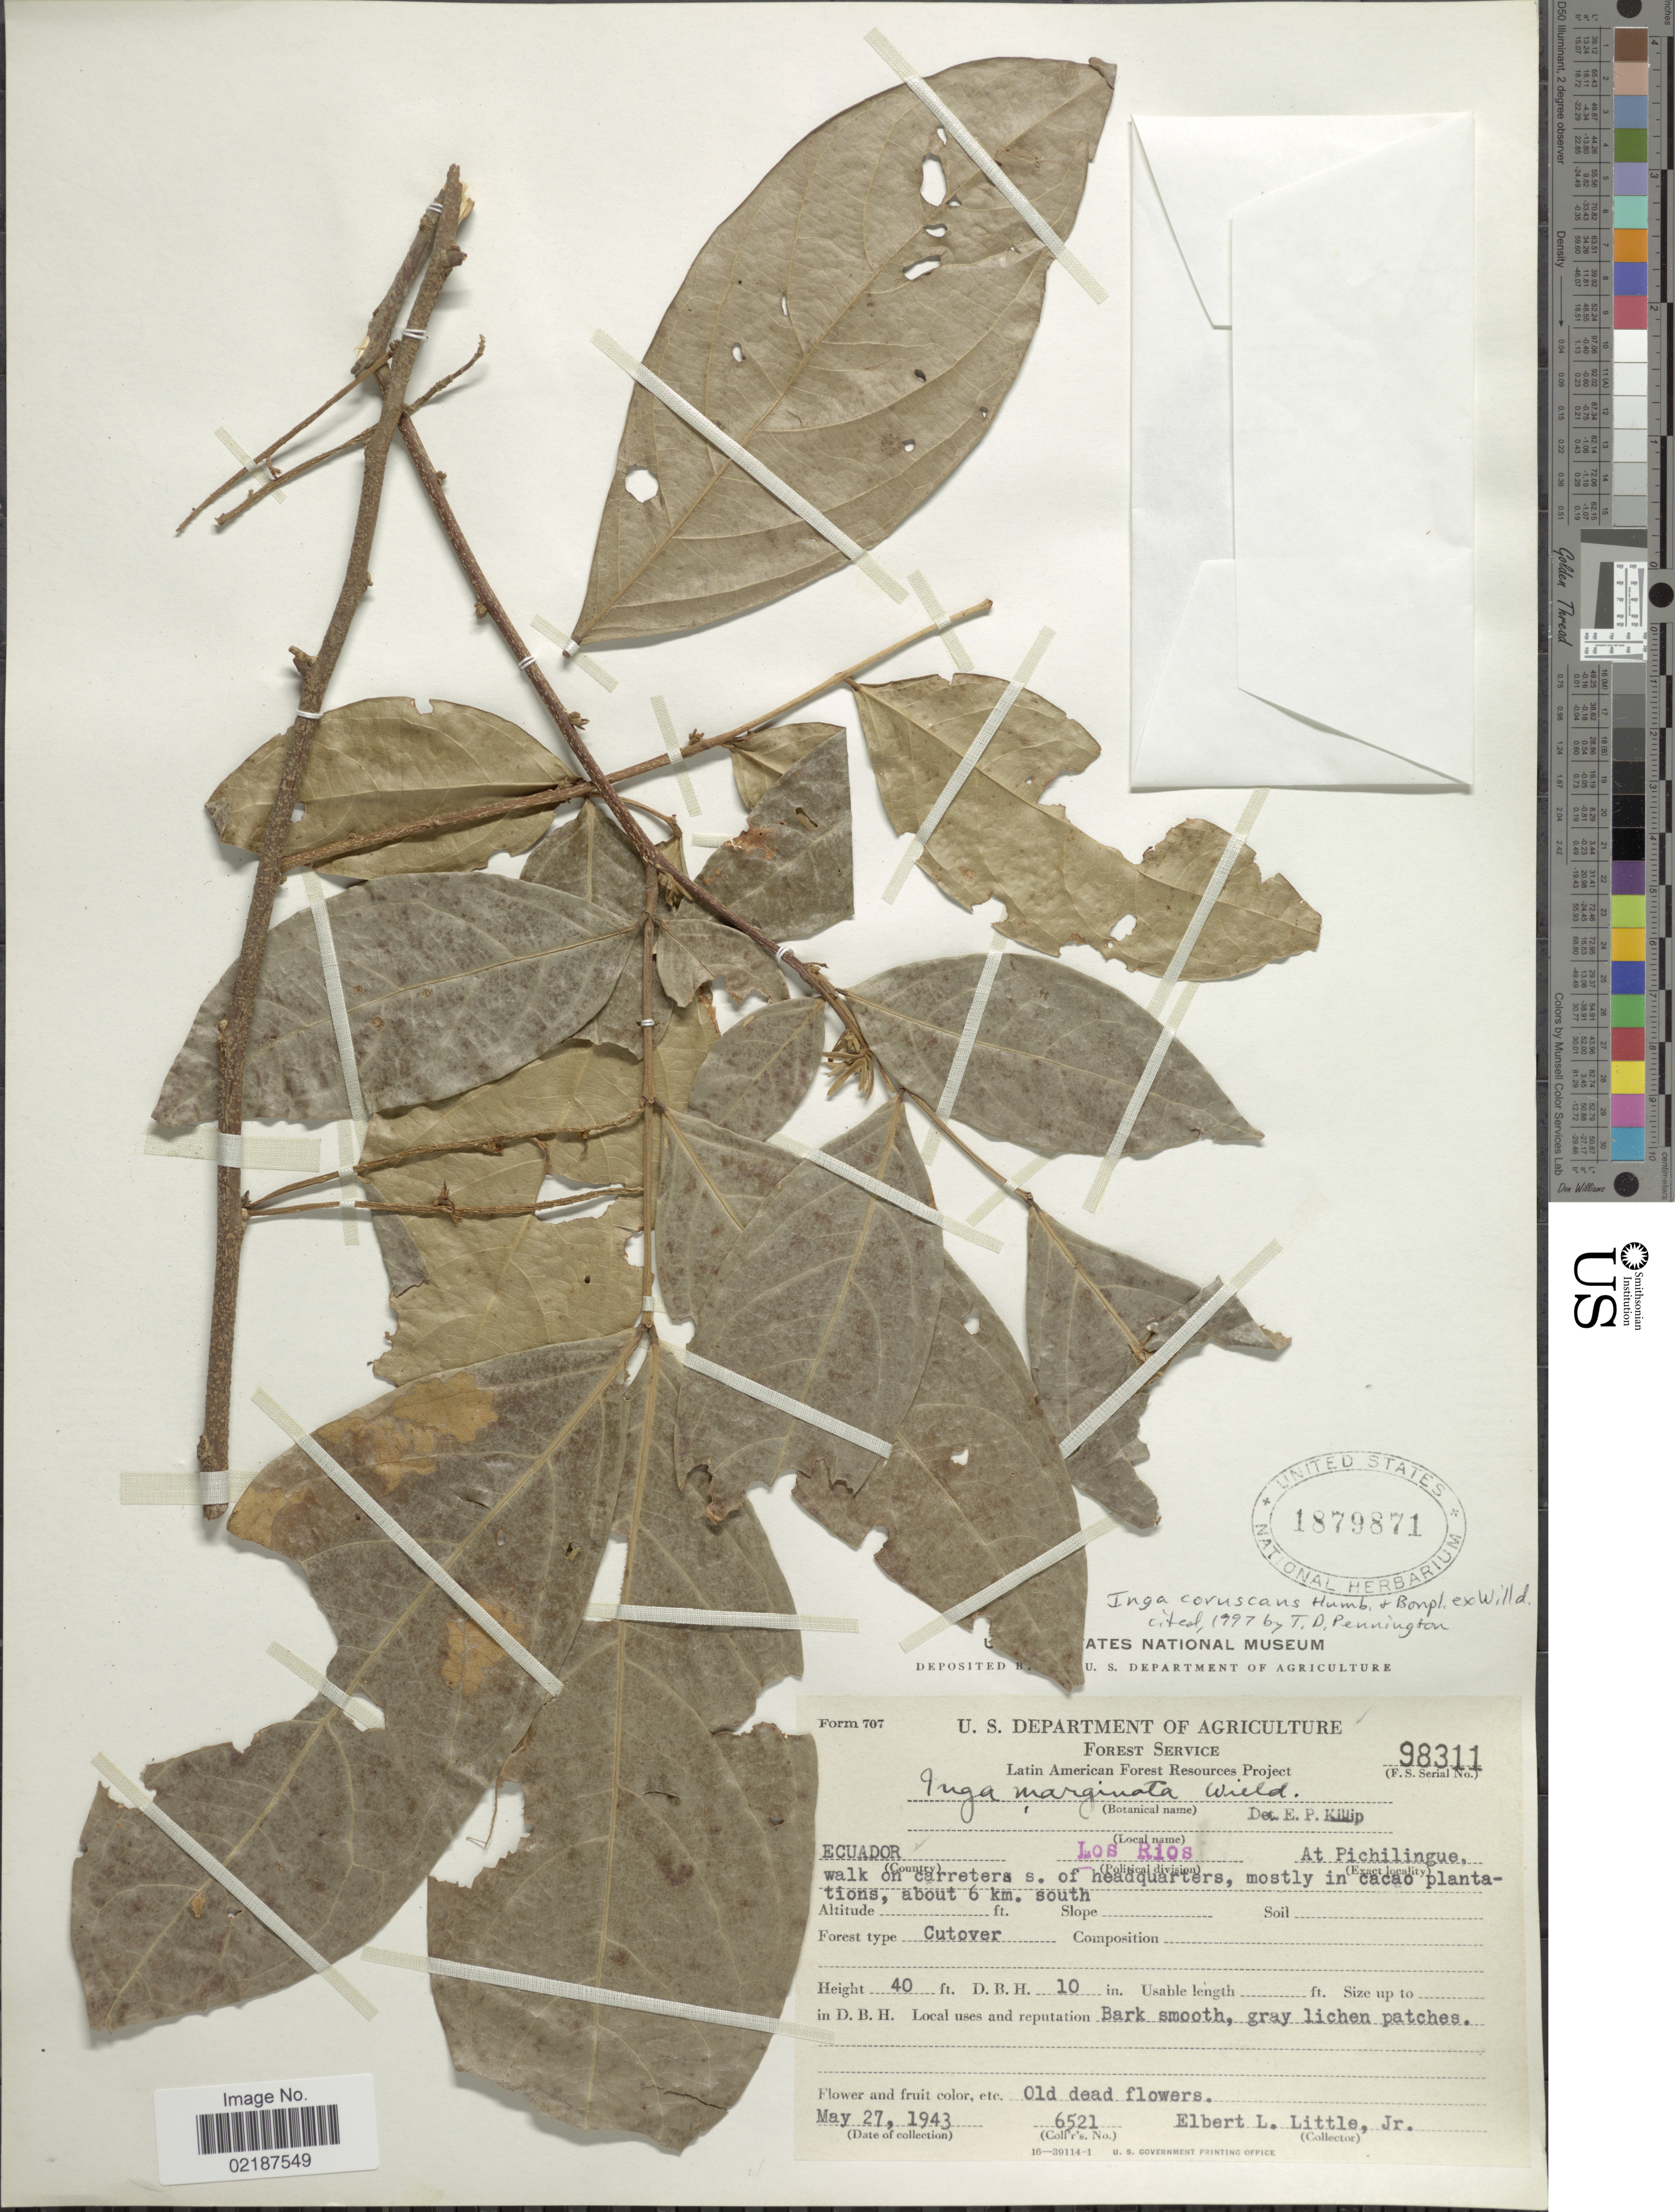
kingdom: Plantae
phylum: Tracheophyta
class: Magnoliopsida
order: Fabales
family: Fabaceae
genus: Inga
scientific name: Inga coruscans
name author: Humb. & Bonpl. ex Willd.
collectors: E. L. Little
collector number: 6521/98311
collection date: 1943-05-27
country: Ecuador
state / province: Los Ríos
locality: At Pichilingue, walk on carretera s. of headquarters, mostly in cacao plantations, about 6 km. south.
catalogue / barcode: US 1879871